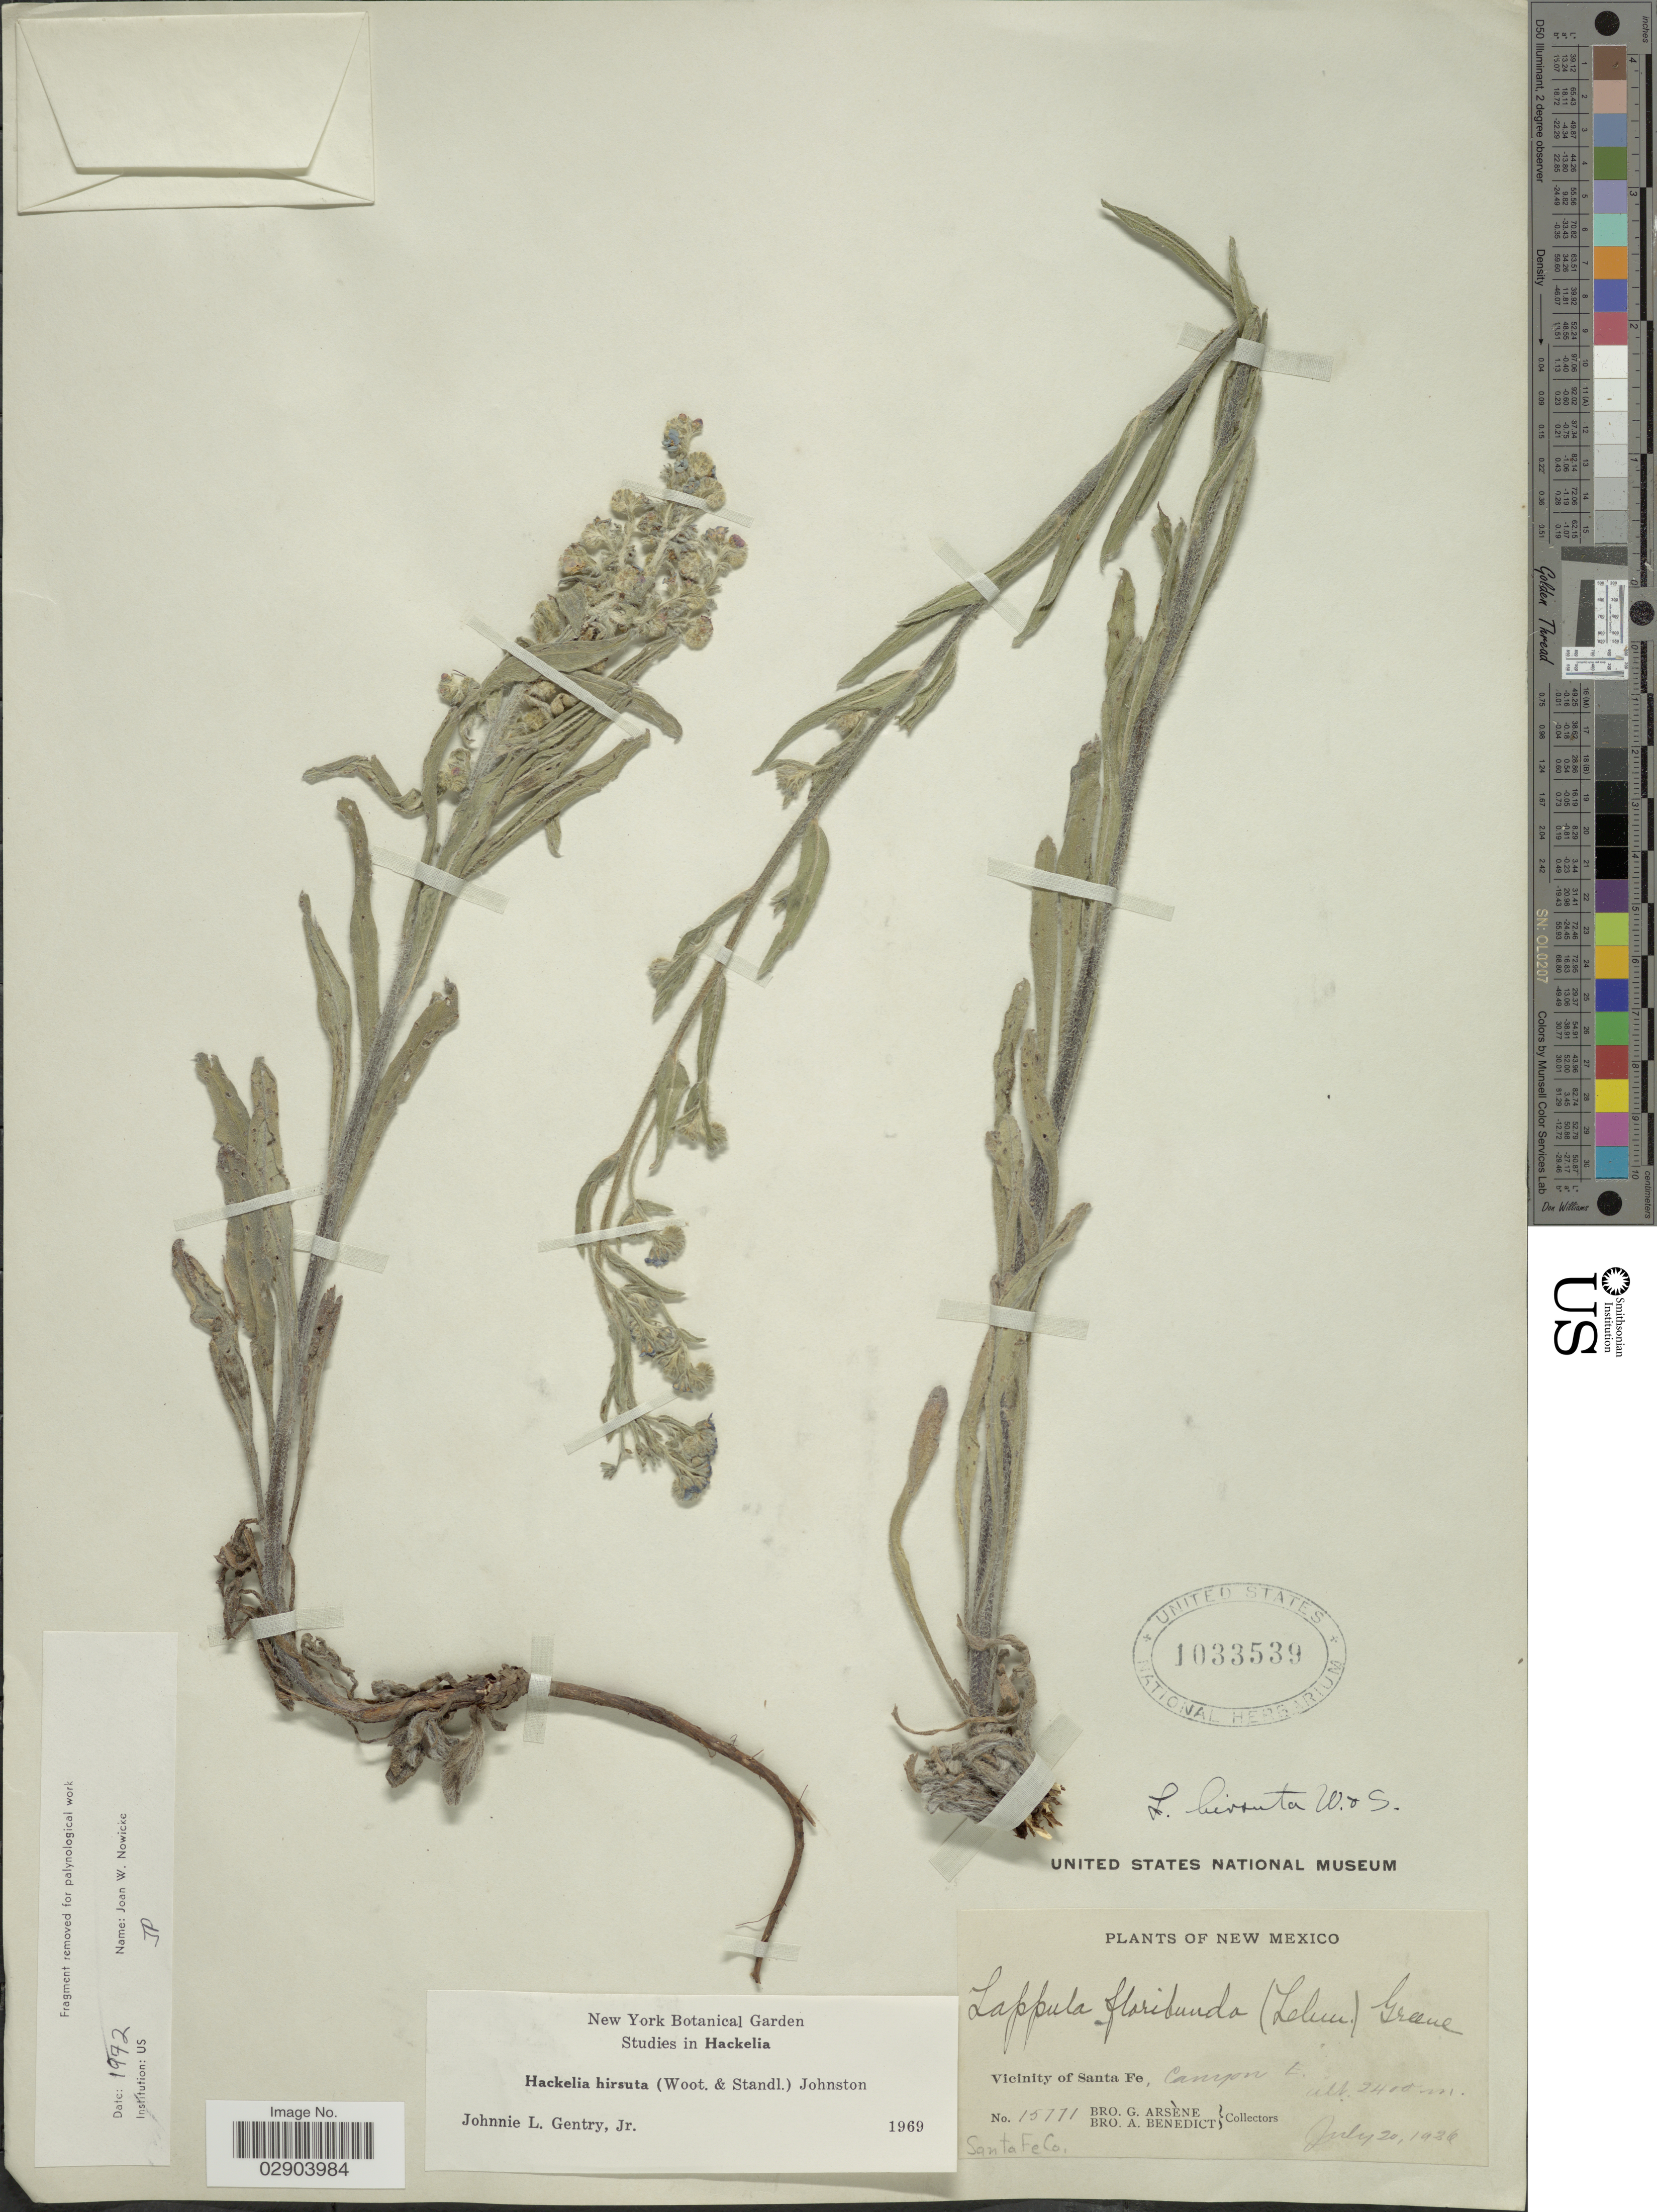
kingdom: Plantae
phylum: Tracheophyta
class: Magnoliopsida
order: Boraginales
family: Boraginaceae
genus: Hackelia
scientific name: Hackelia hirsuta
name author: (Wooton & Standl.) I.M. Johnst.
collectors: Bro. G. Arsène & Bro. A. Benedict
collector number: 15771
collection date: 1924-07-20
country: United States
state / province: New Mexico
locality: Vicinity of Santa Fe. Canyon E. Santa Fe Co.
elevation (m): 2400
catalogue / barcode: US 1033539